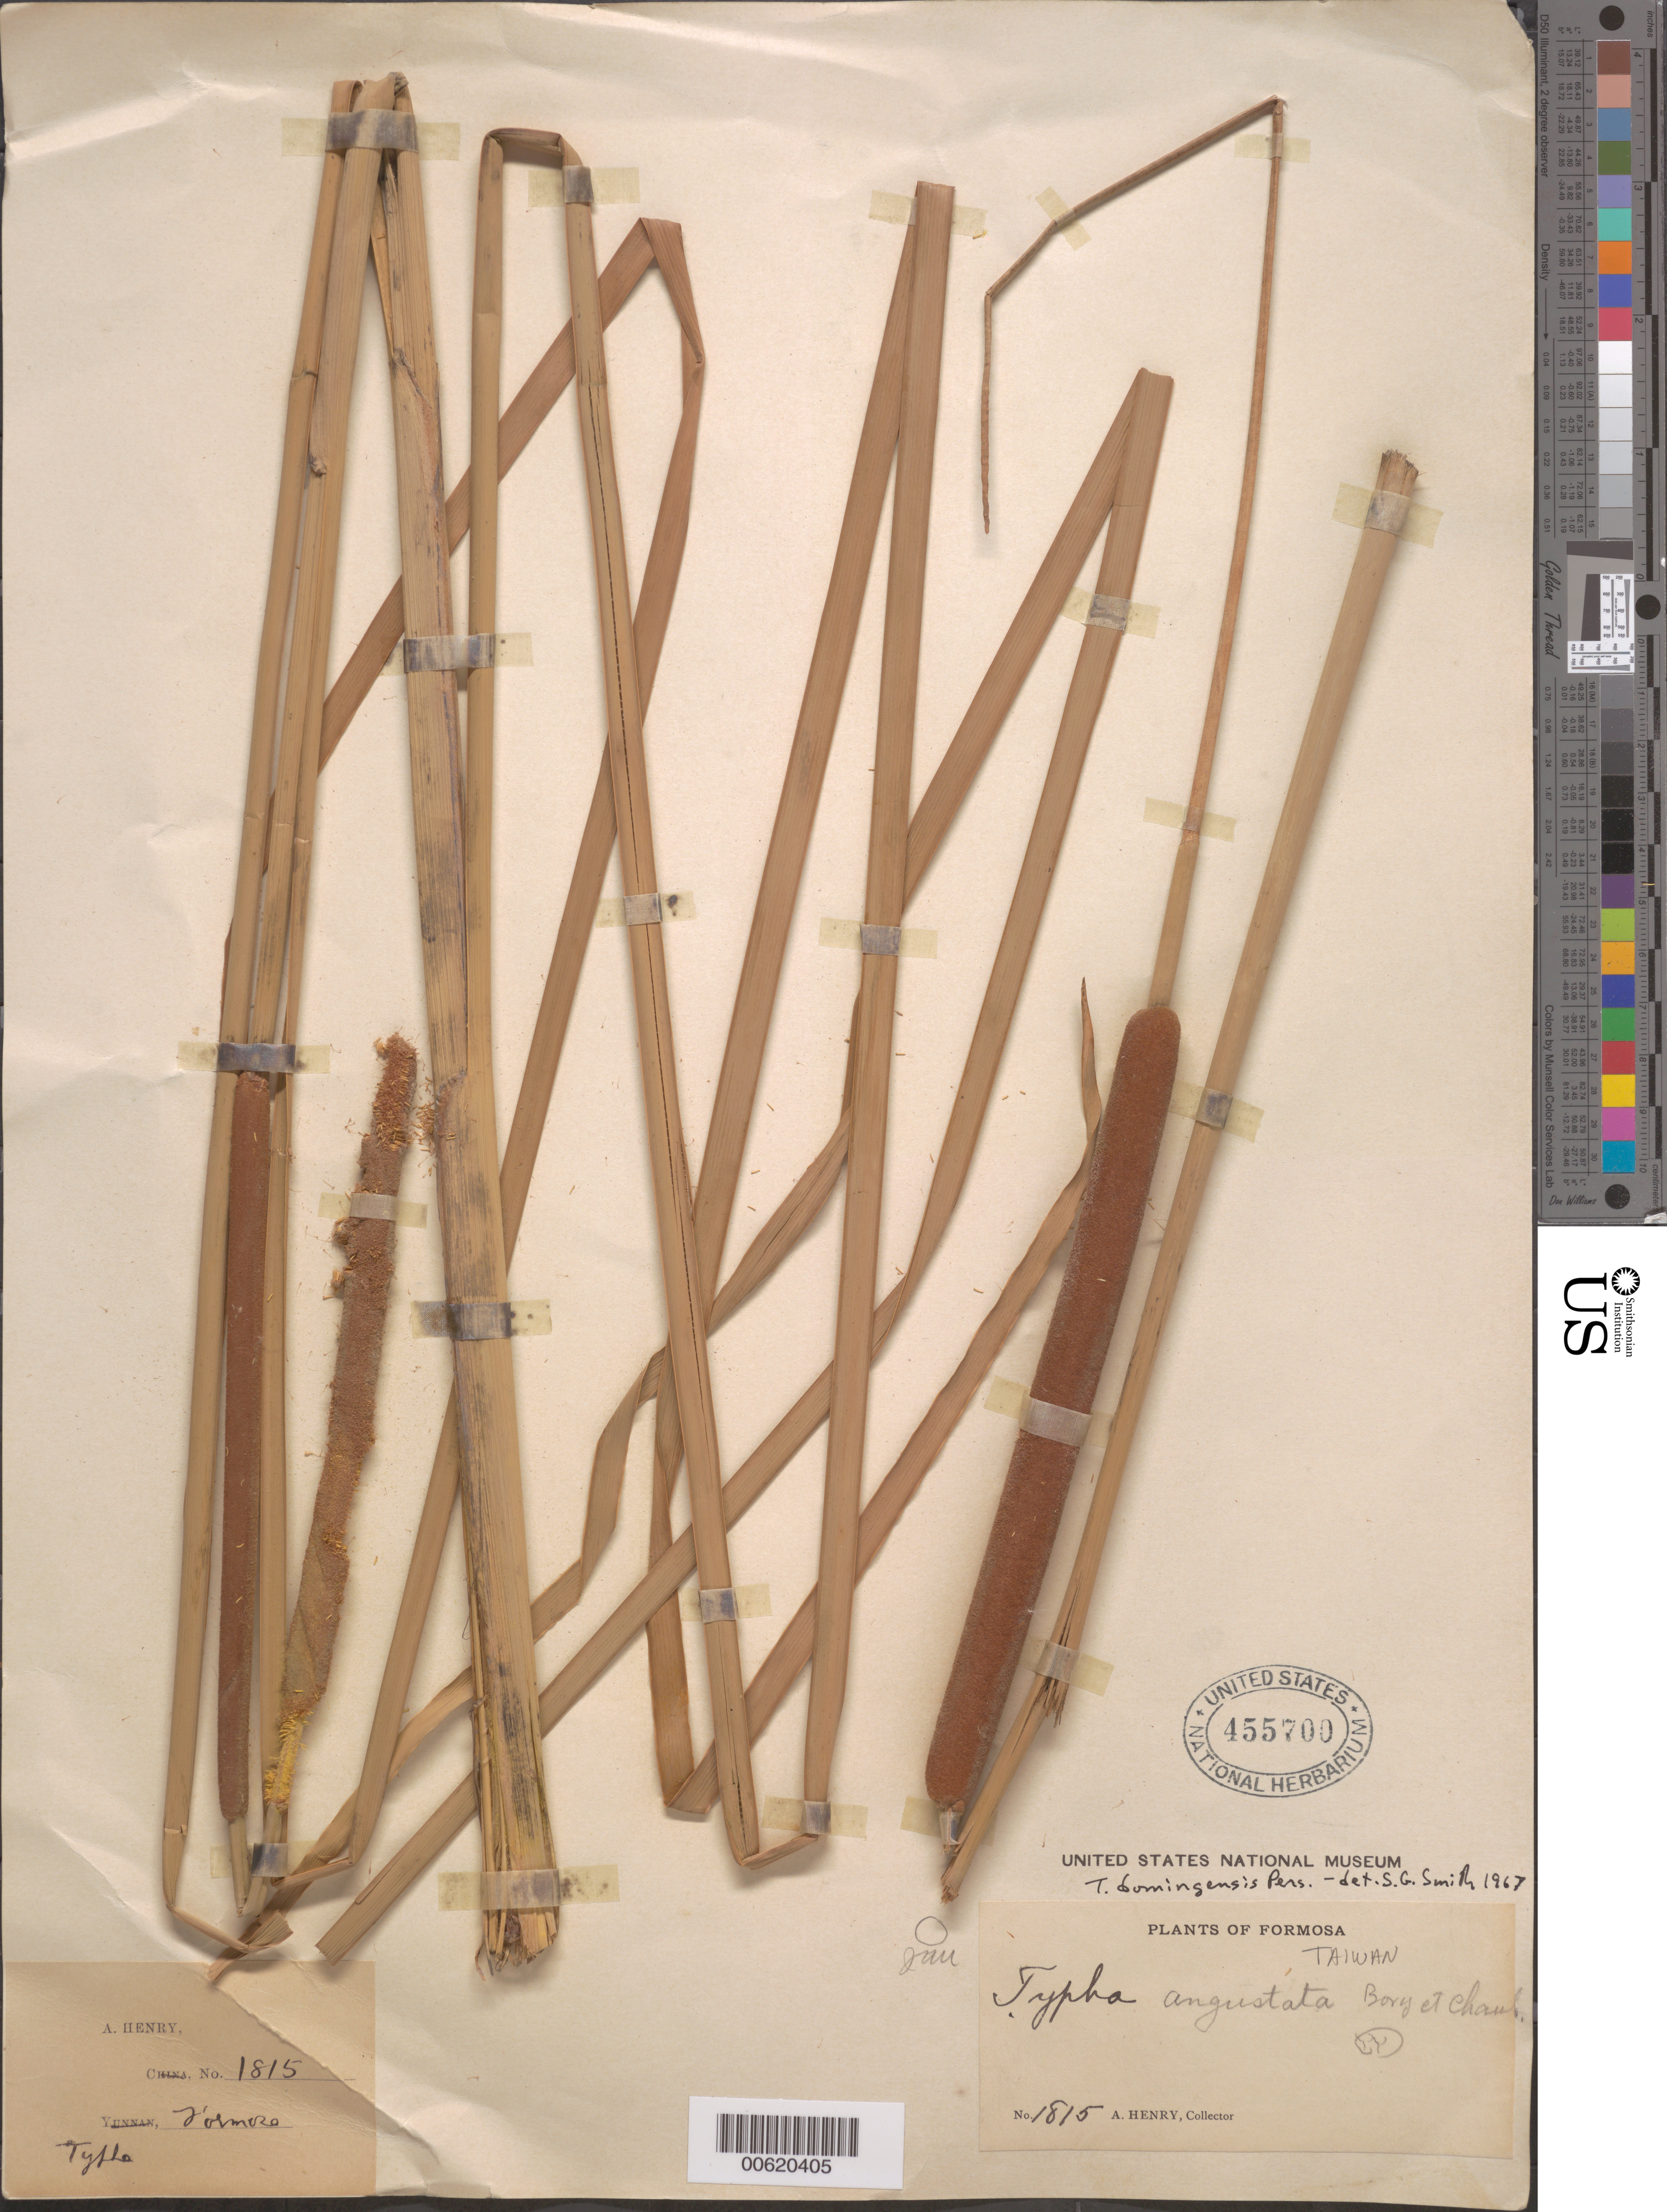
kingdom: Plantae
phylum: Tracheophyta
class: Liliopsida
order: Poales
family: Typhaceae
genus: Typha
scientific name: Typha domingensis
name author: Pers.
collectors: A. Henry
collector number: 1815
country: Taiwan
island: Taiwan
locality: (Formosa), Bankinsing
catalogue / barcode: US 455700